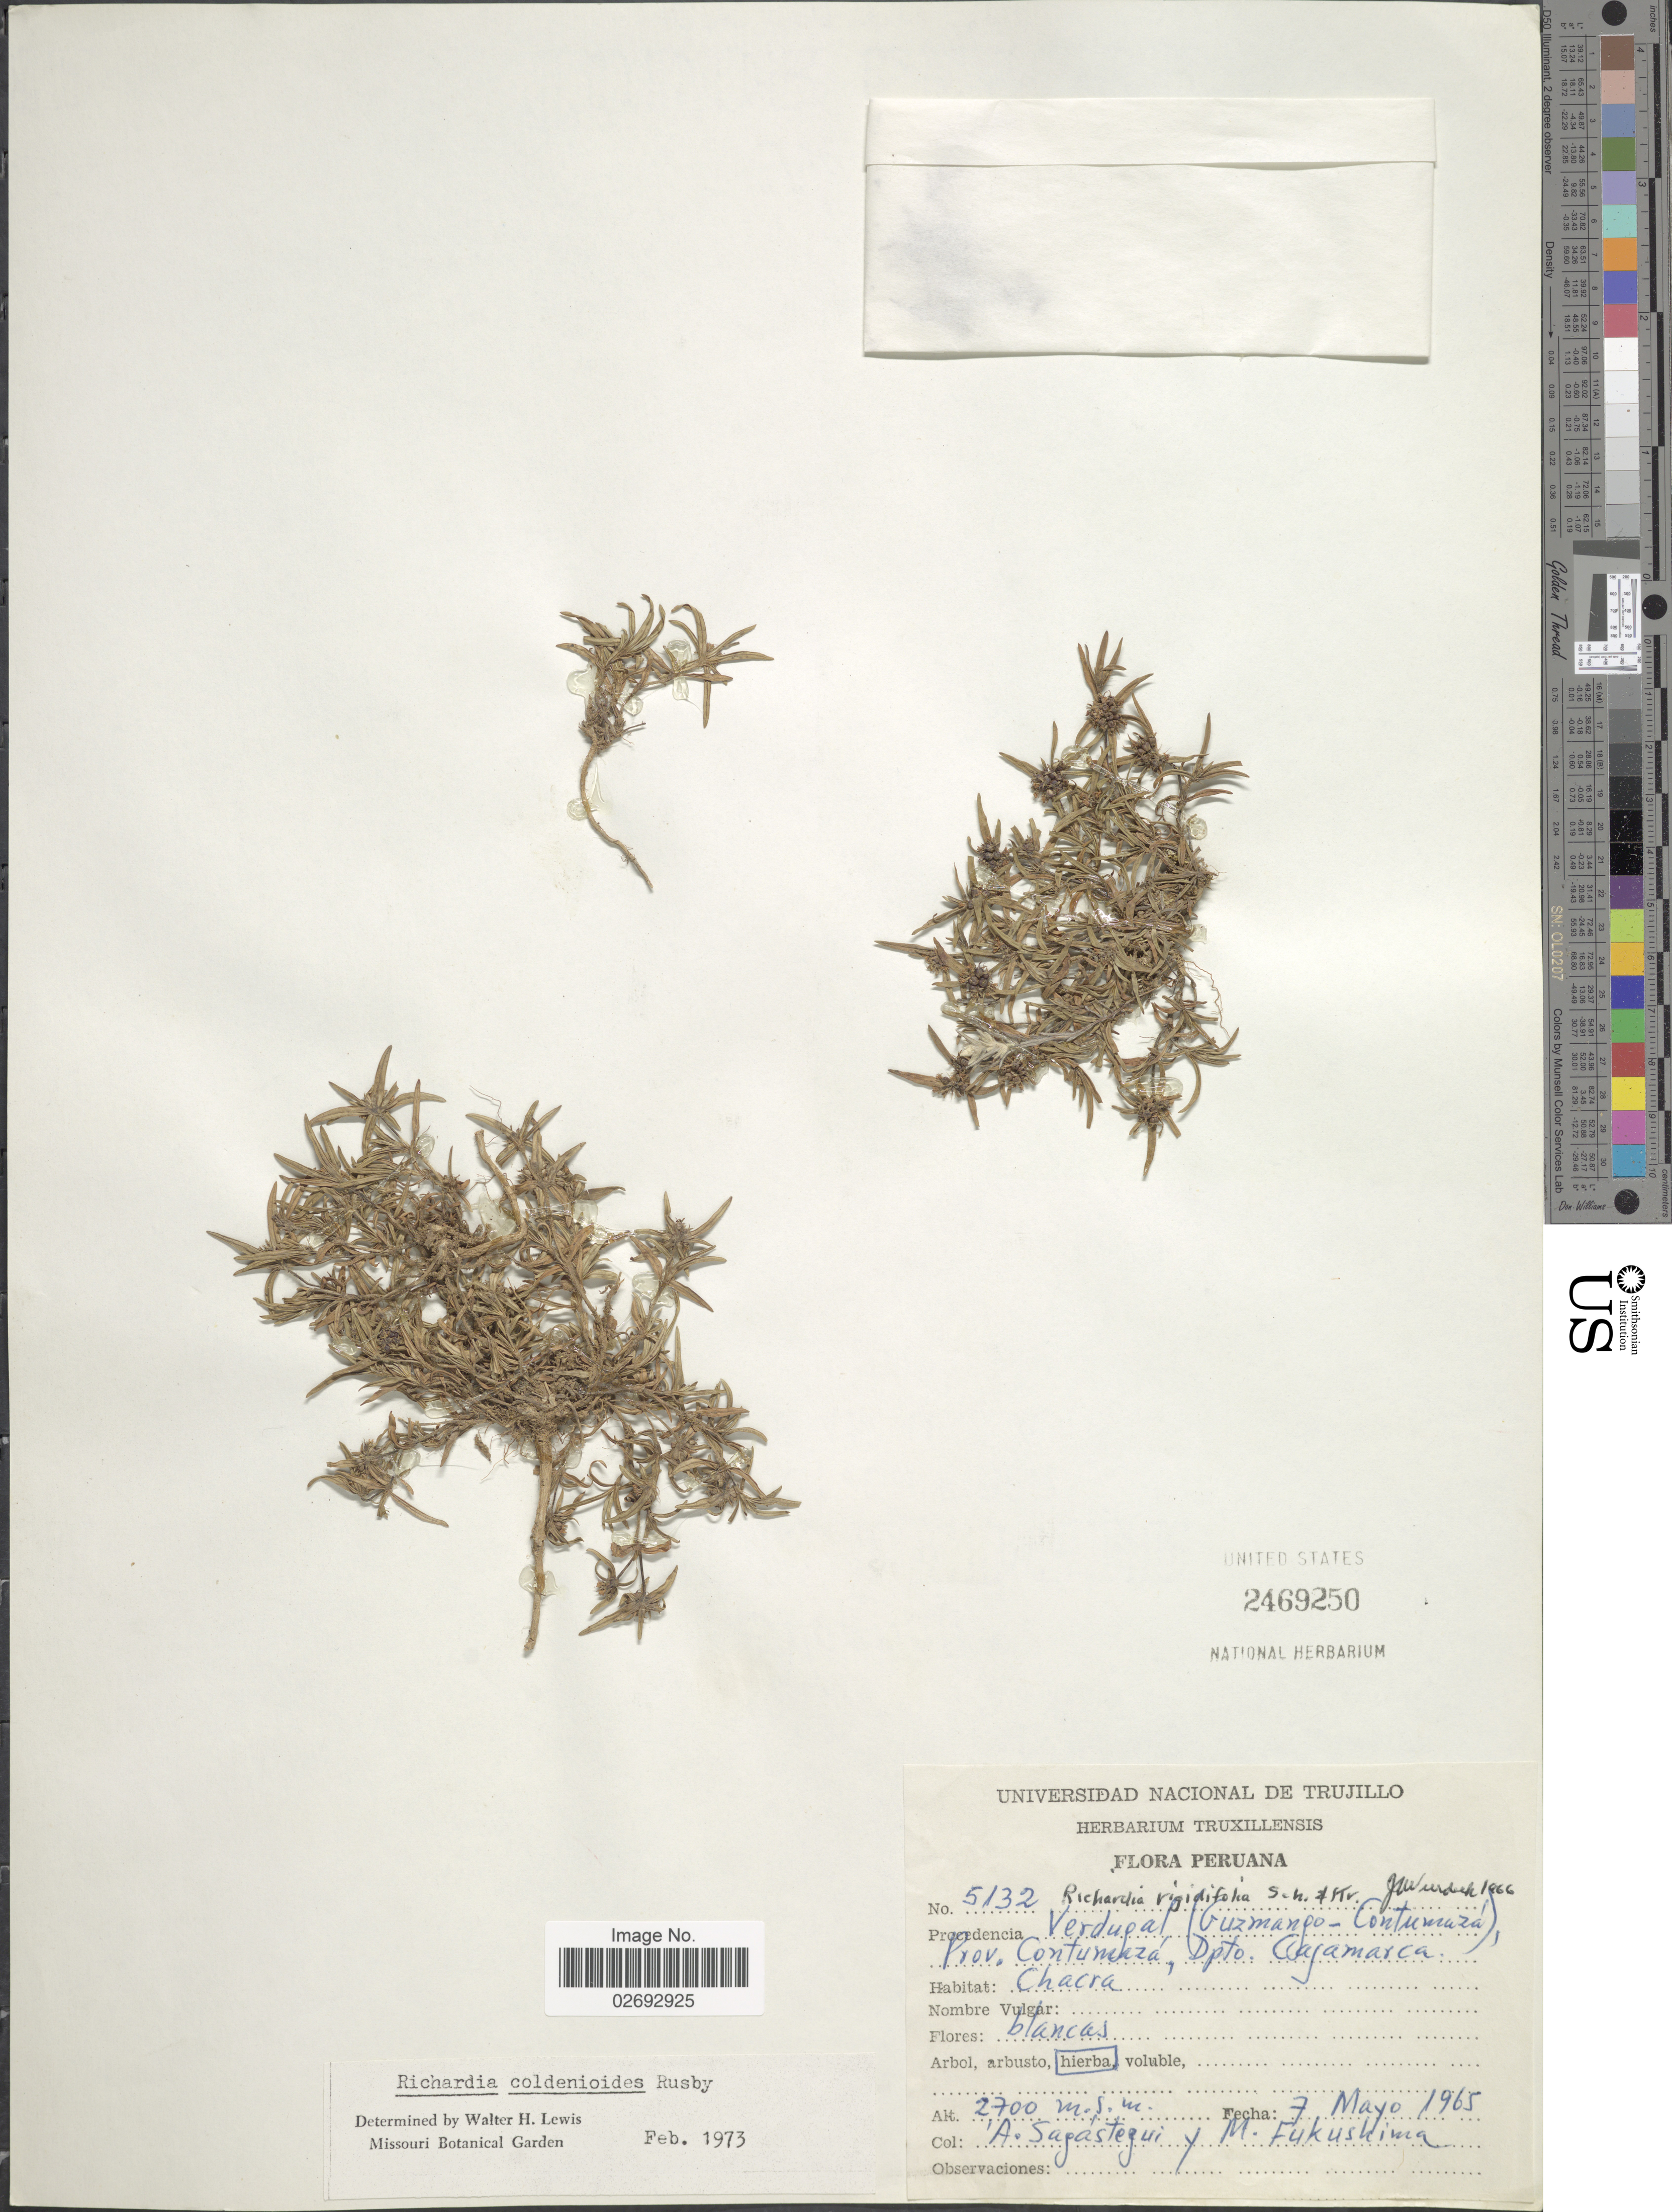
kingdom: Plantae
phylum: Tracheophyta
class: Magnoliopsida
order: Gentianales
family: Rubiaceae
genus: Richardia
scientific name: Richardia coldenioides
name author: Rusby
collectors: A. Sagástequi & A. Fukushima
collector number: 5132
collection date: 1965-05-07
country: Peru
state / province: Cajamarca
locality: Verdupal (Guzmango-Contumaza), prov. Contumaza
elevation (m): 2700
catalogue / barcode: US 2469250